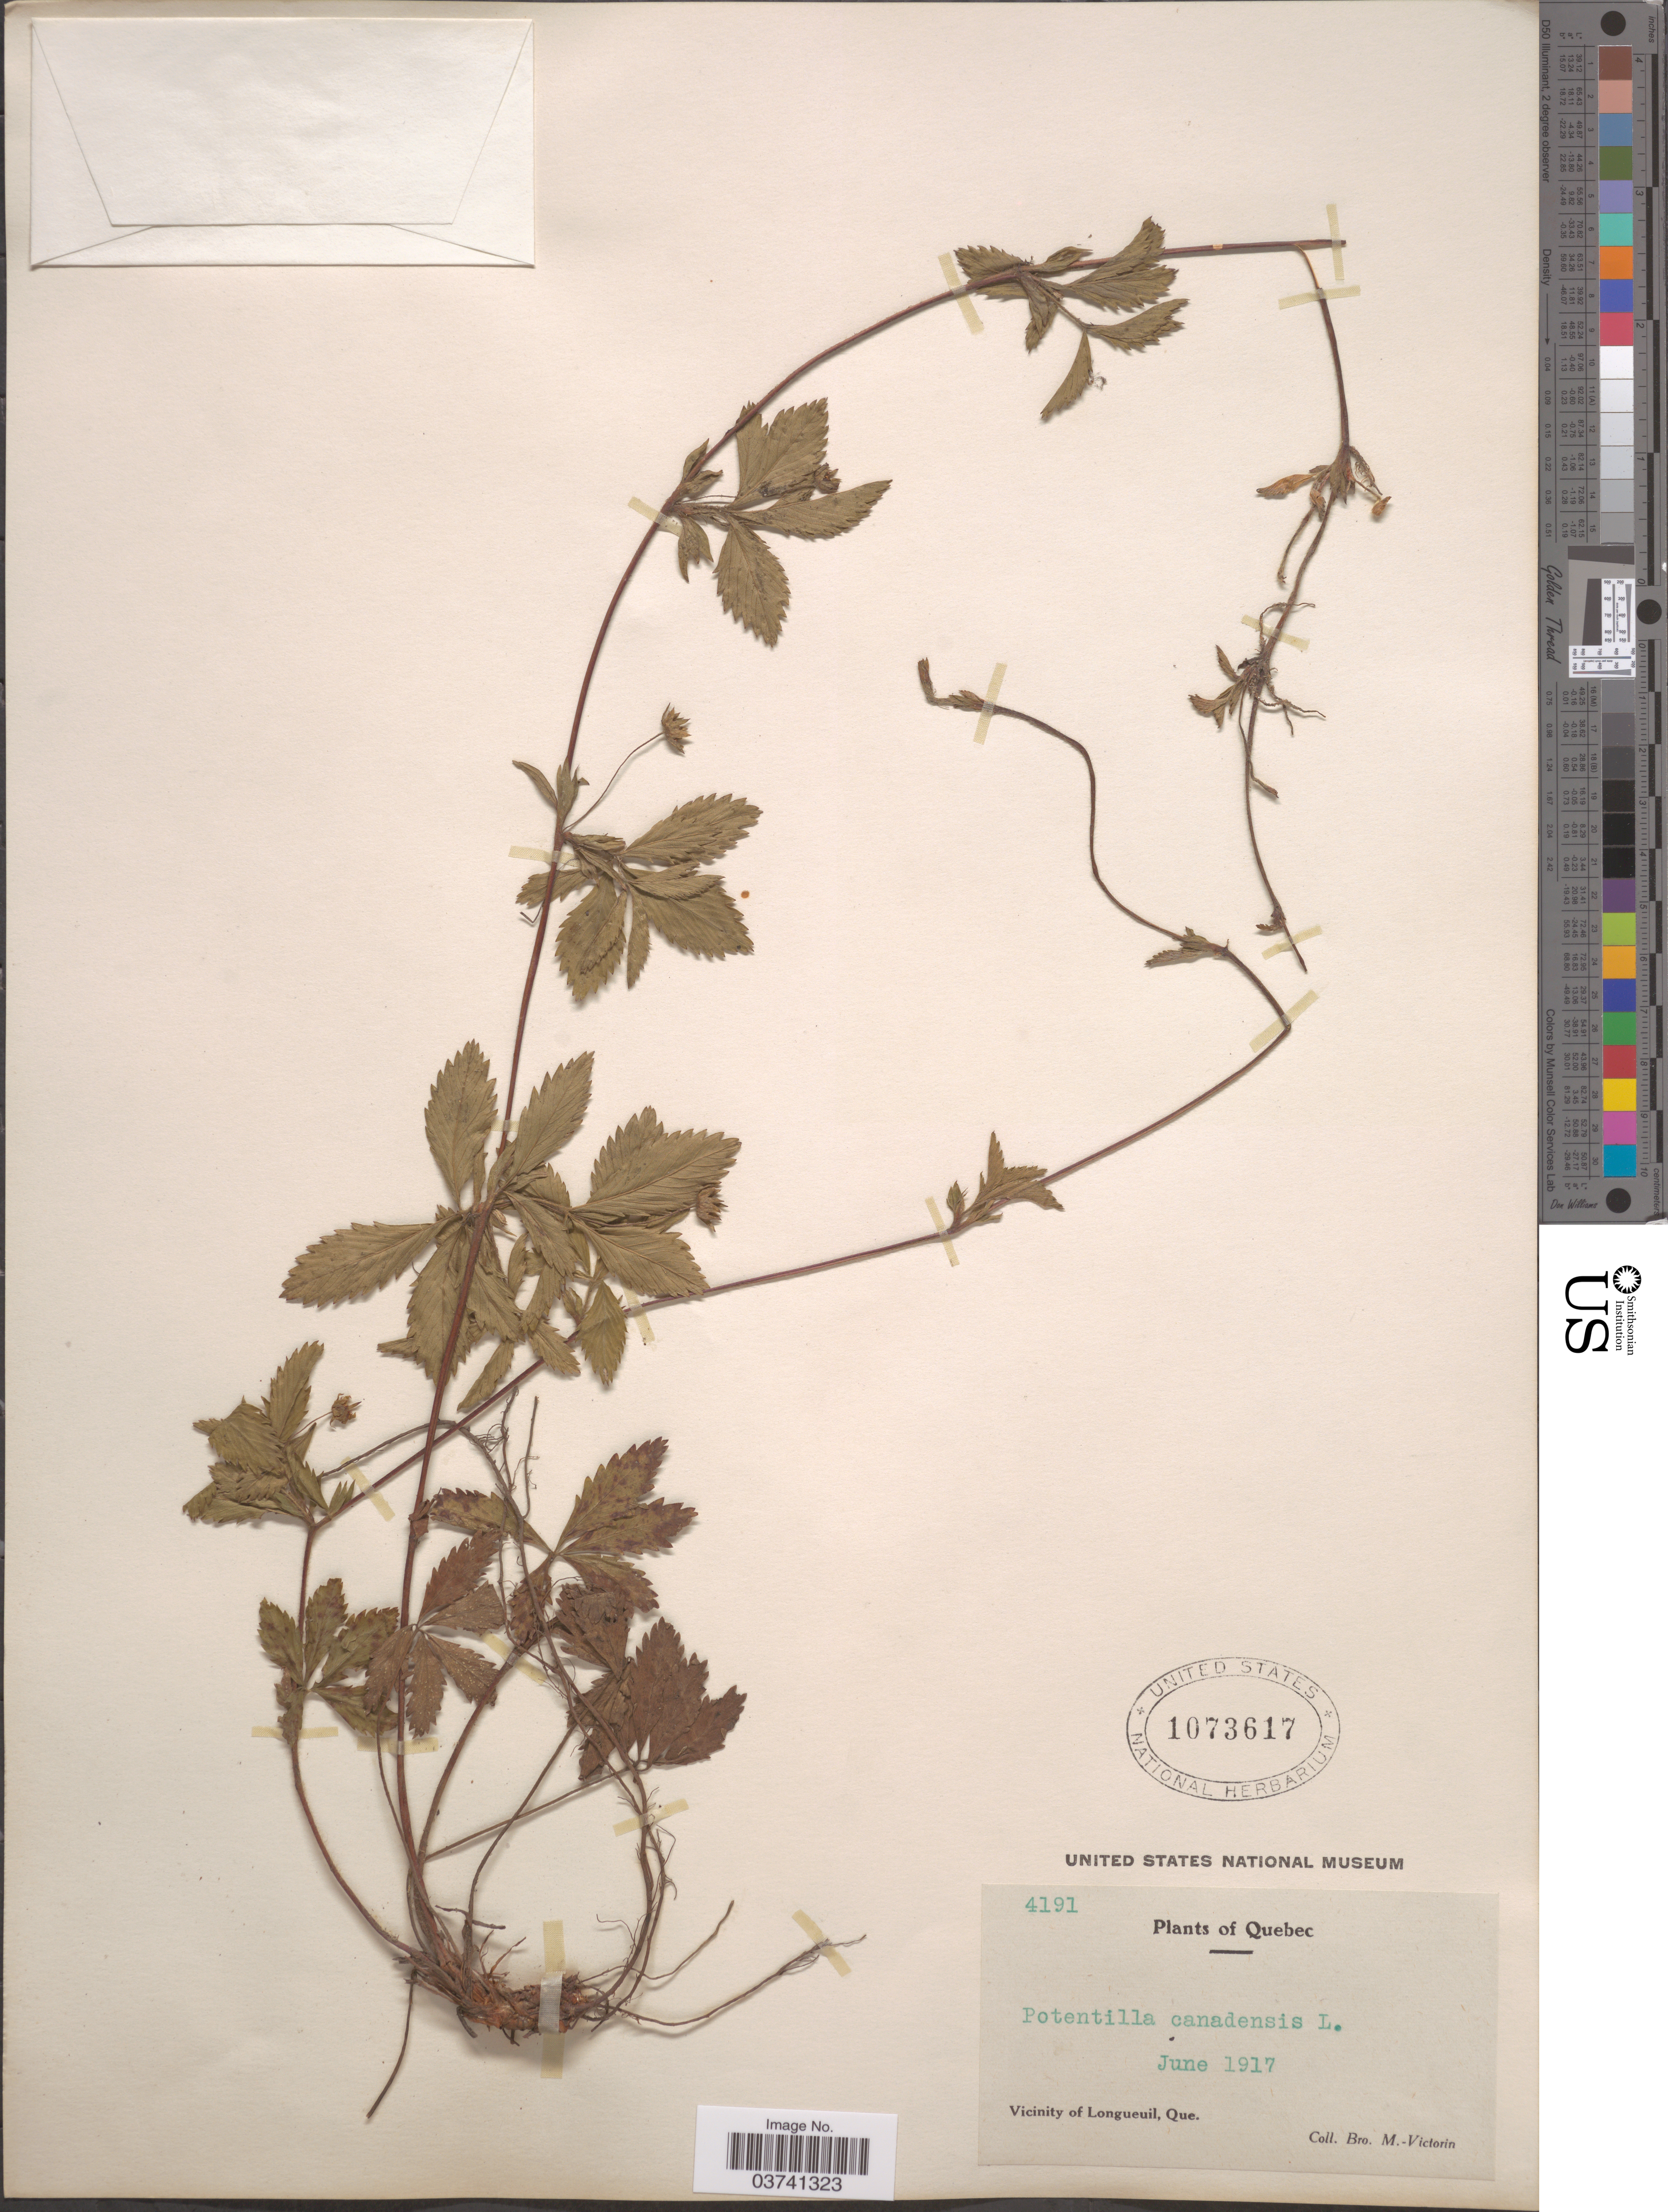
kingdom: Plantae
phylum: Tracheophyta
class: Magnoliopsida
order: Rosales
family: Rosaceae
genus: Potentilla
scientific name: Potentilla simplex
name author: Michx.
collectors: Fr. Marie-Victorin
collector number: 4191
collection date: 1917-06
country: Canada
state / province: Quebec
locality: Vicinity of Longueuil.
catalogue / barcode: US 1073617